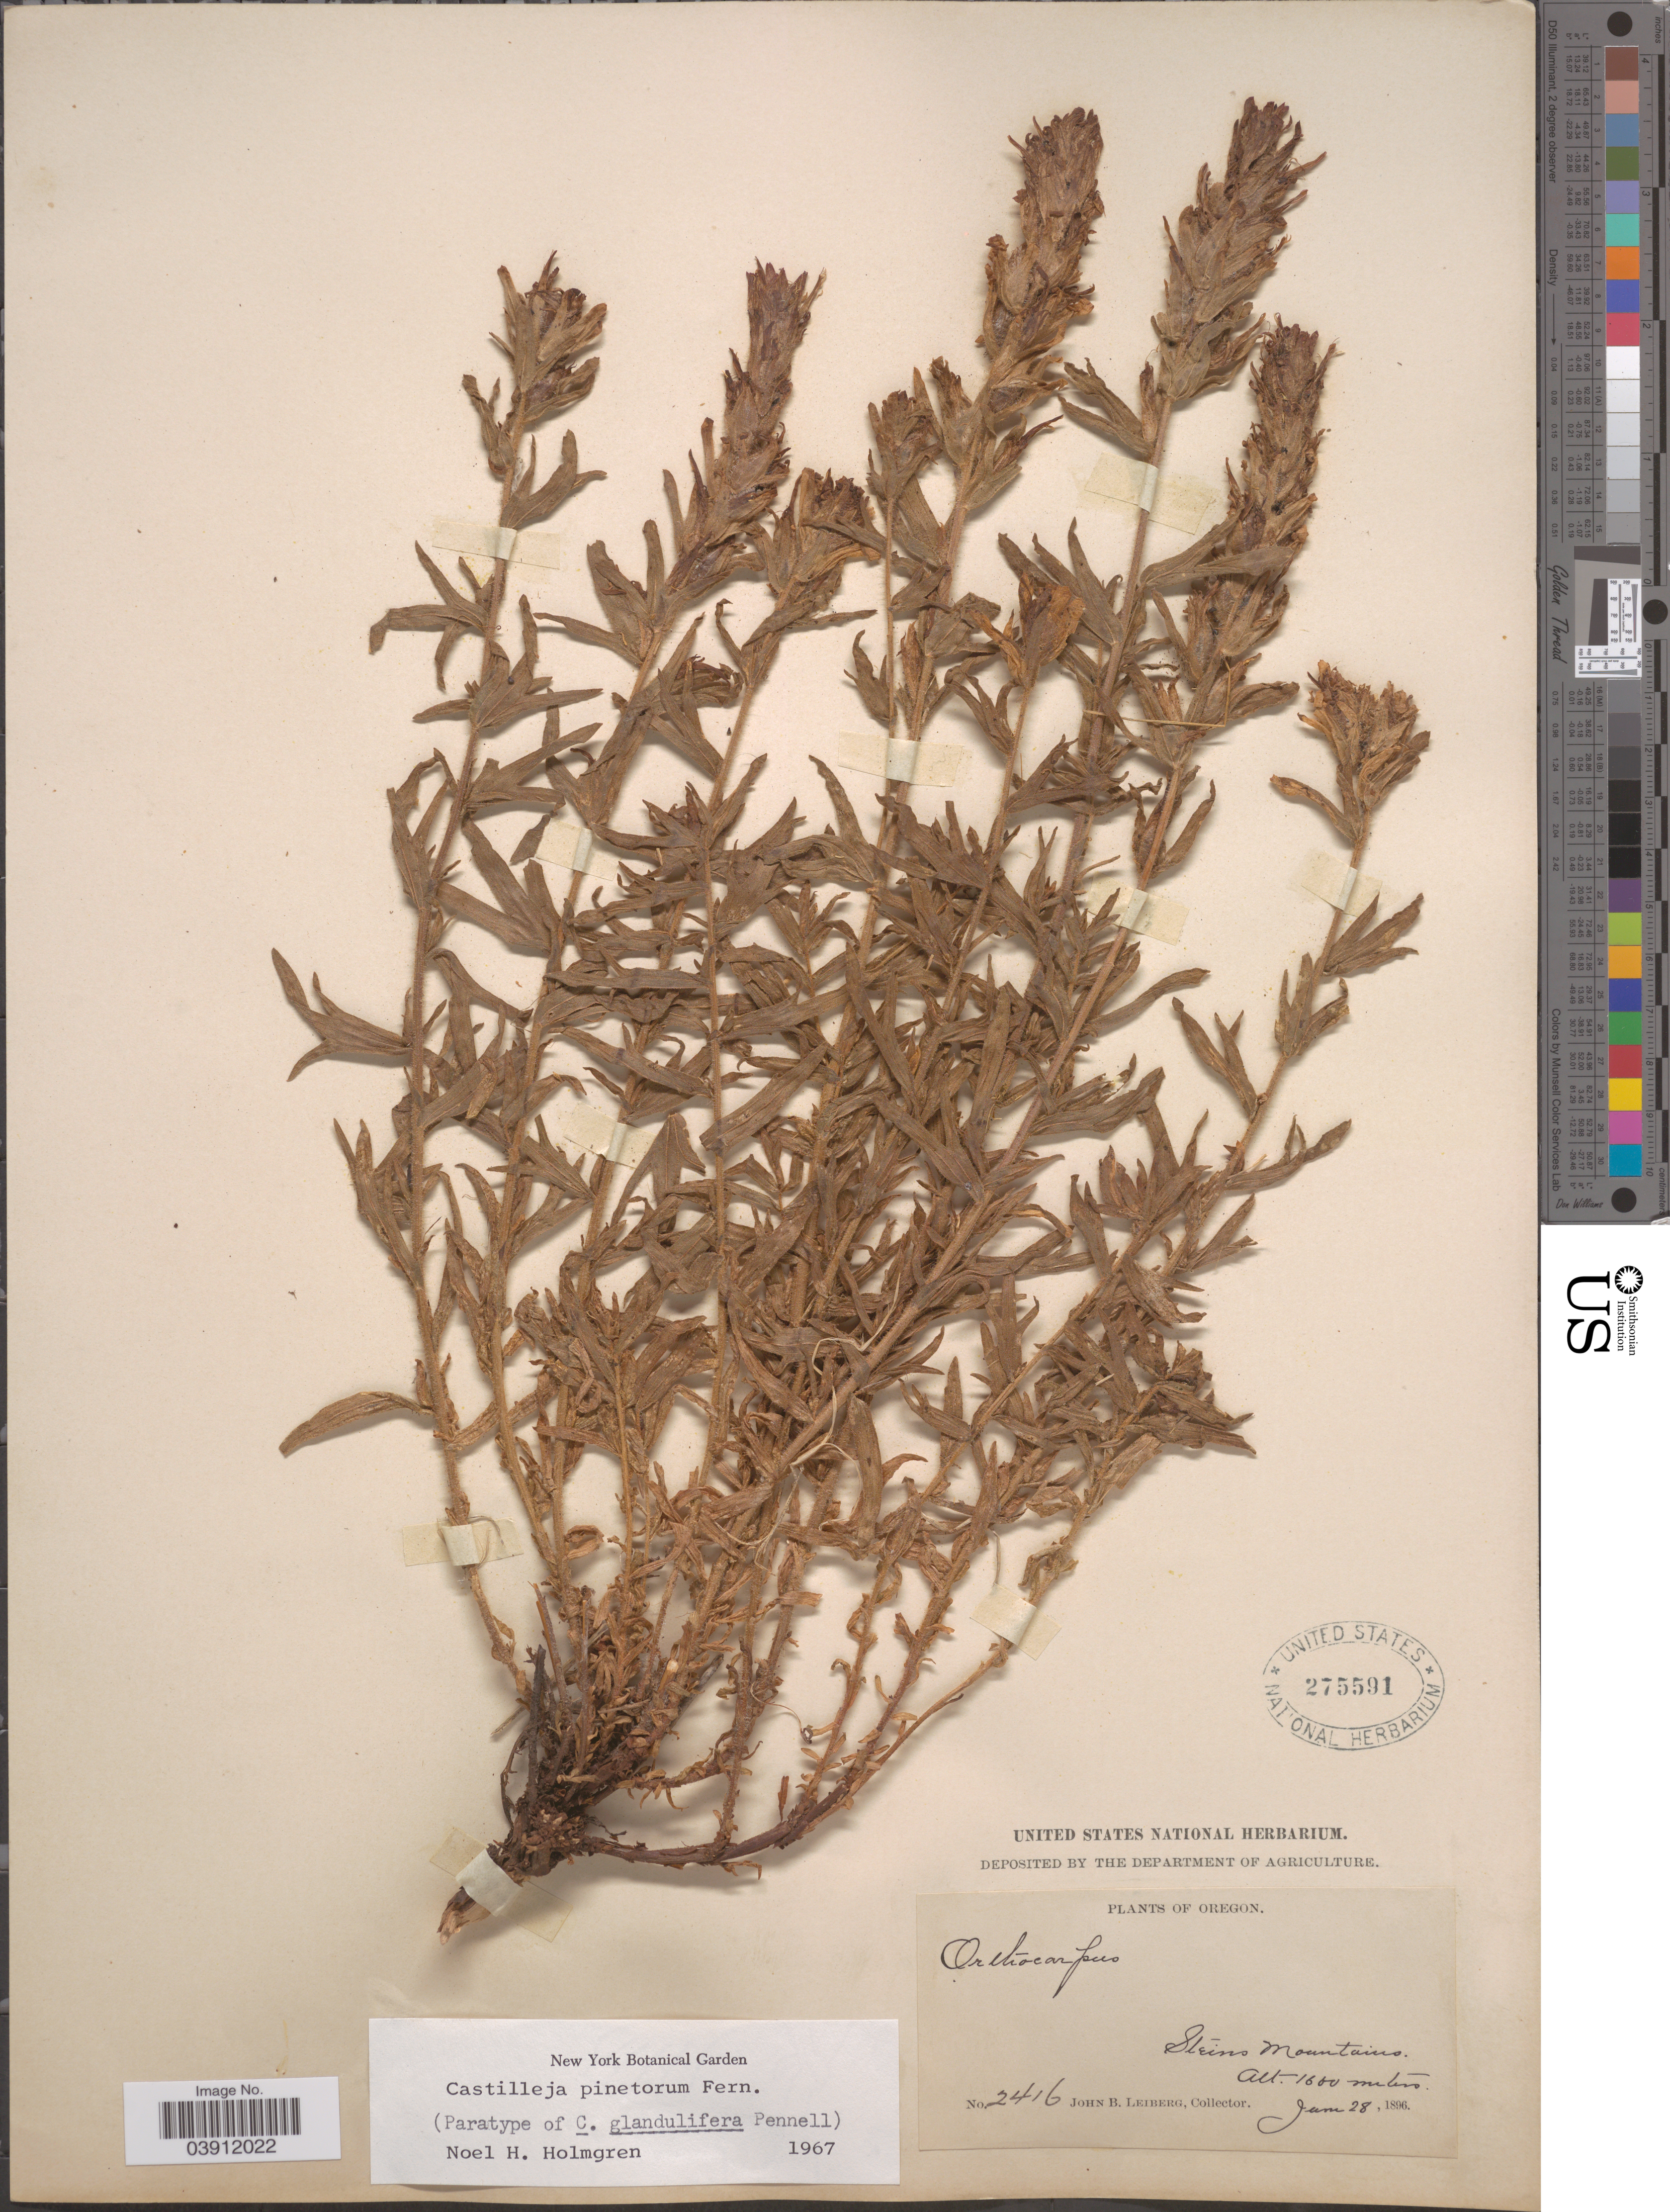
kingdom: Plantae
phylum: Tracheophyta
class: Magnoliopsida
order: Lamiales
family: Orobanchaceae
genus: Castilleja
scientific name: Castilleja glandulifera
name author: Pennell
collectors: J. B. Leiberg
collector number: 2416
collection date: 1896-06-28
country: United States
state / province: Oregon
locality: Steins Mountains.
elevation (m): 1600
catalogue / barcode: US 275591